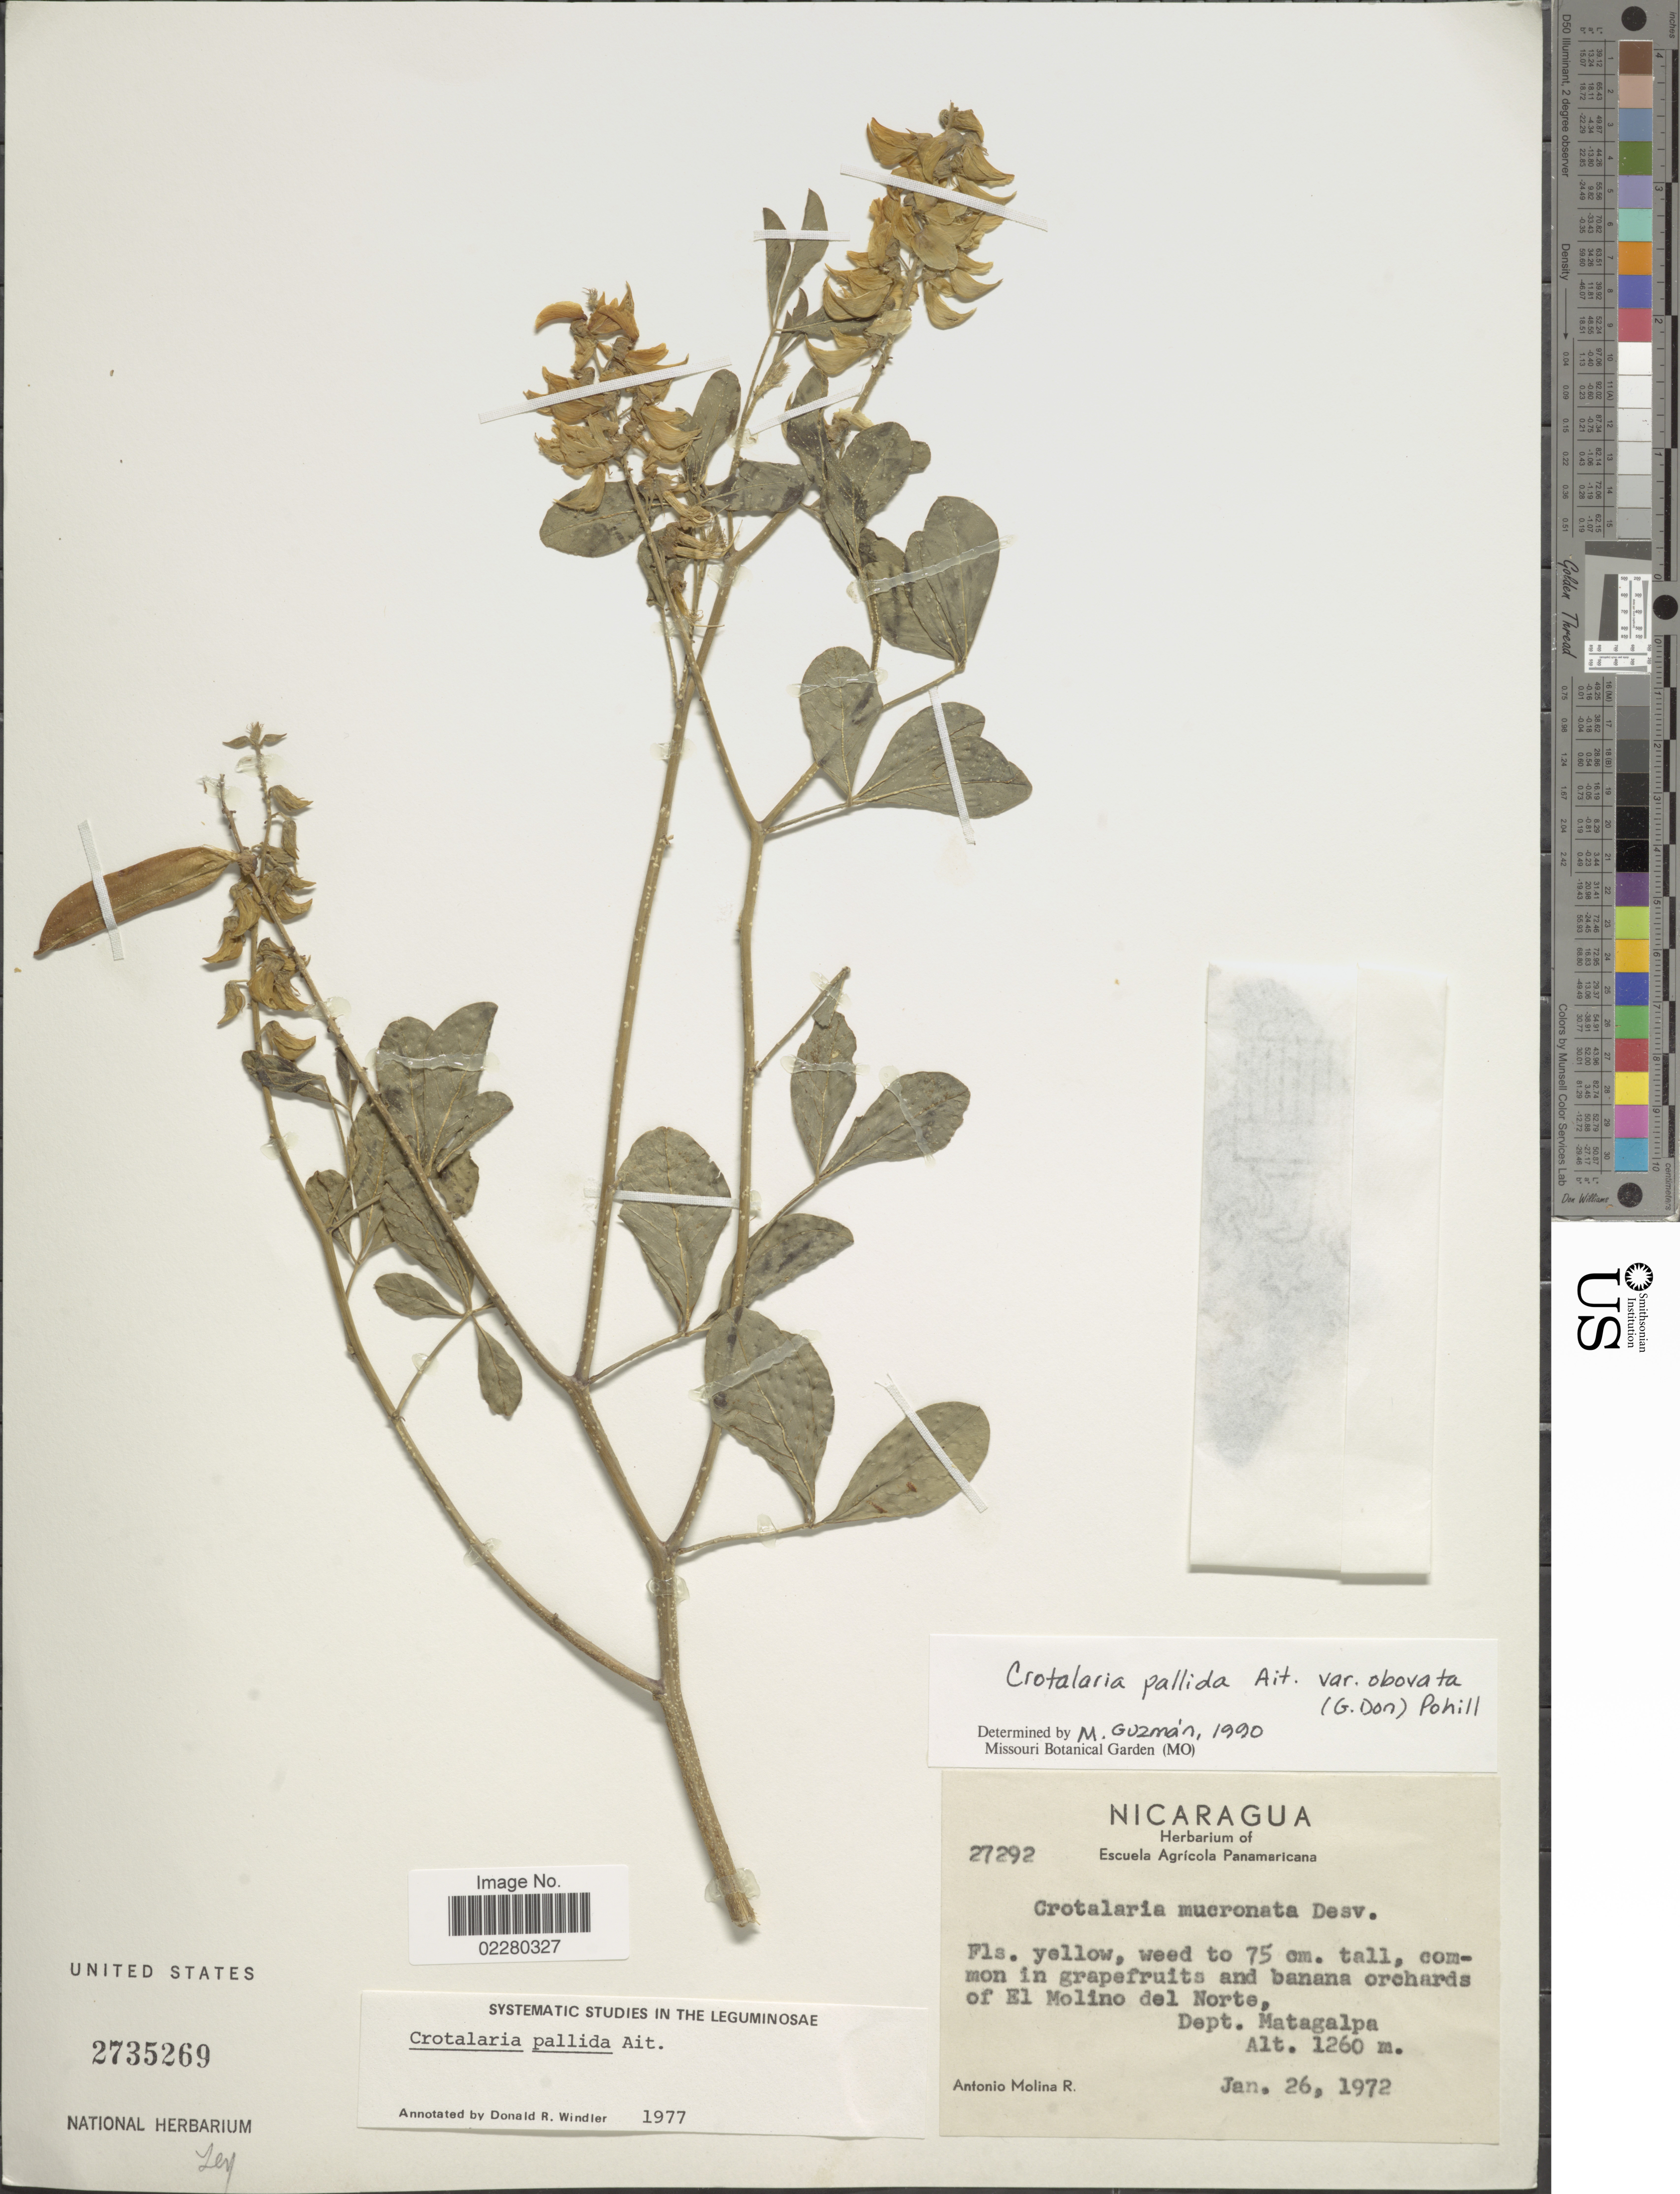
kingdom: Plantae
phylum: Tracheophyta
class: Magnoliopsida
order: Fabales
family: Fabaceae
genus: Crotalaria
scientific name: Crotalaria pallida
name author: Aiton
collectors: A. Molina R.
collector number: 27292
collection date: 1972-01-26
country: Nicaragua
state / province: Matagalpa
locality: Common in grafefruits and banana orchards of El Molino del Norte, Dept. Matagalpa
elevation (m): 1260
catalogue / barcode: US 2735269